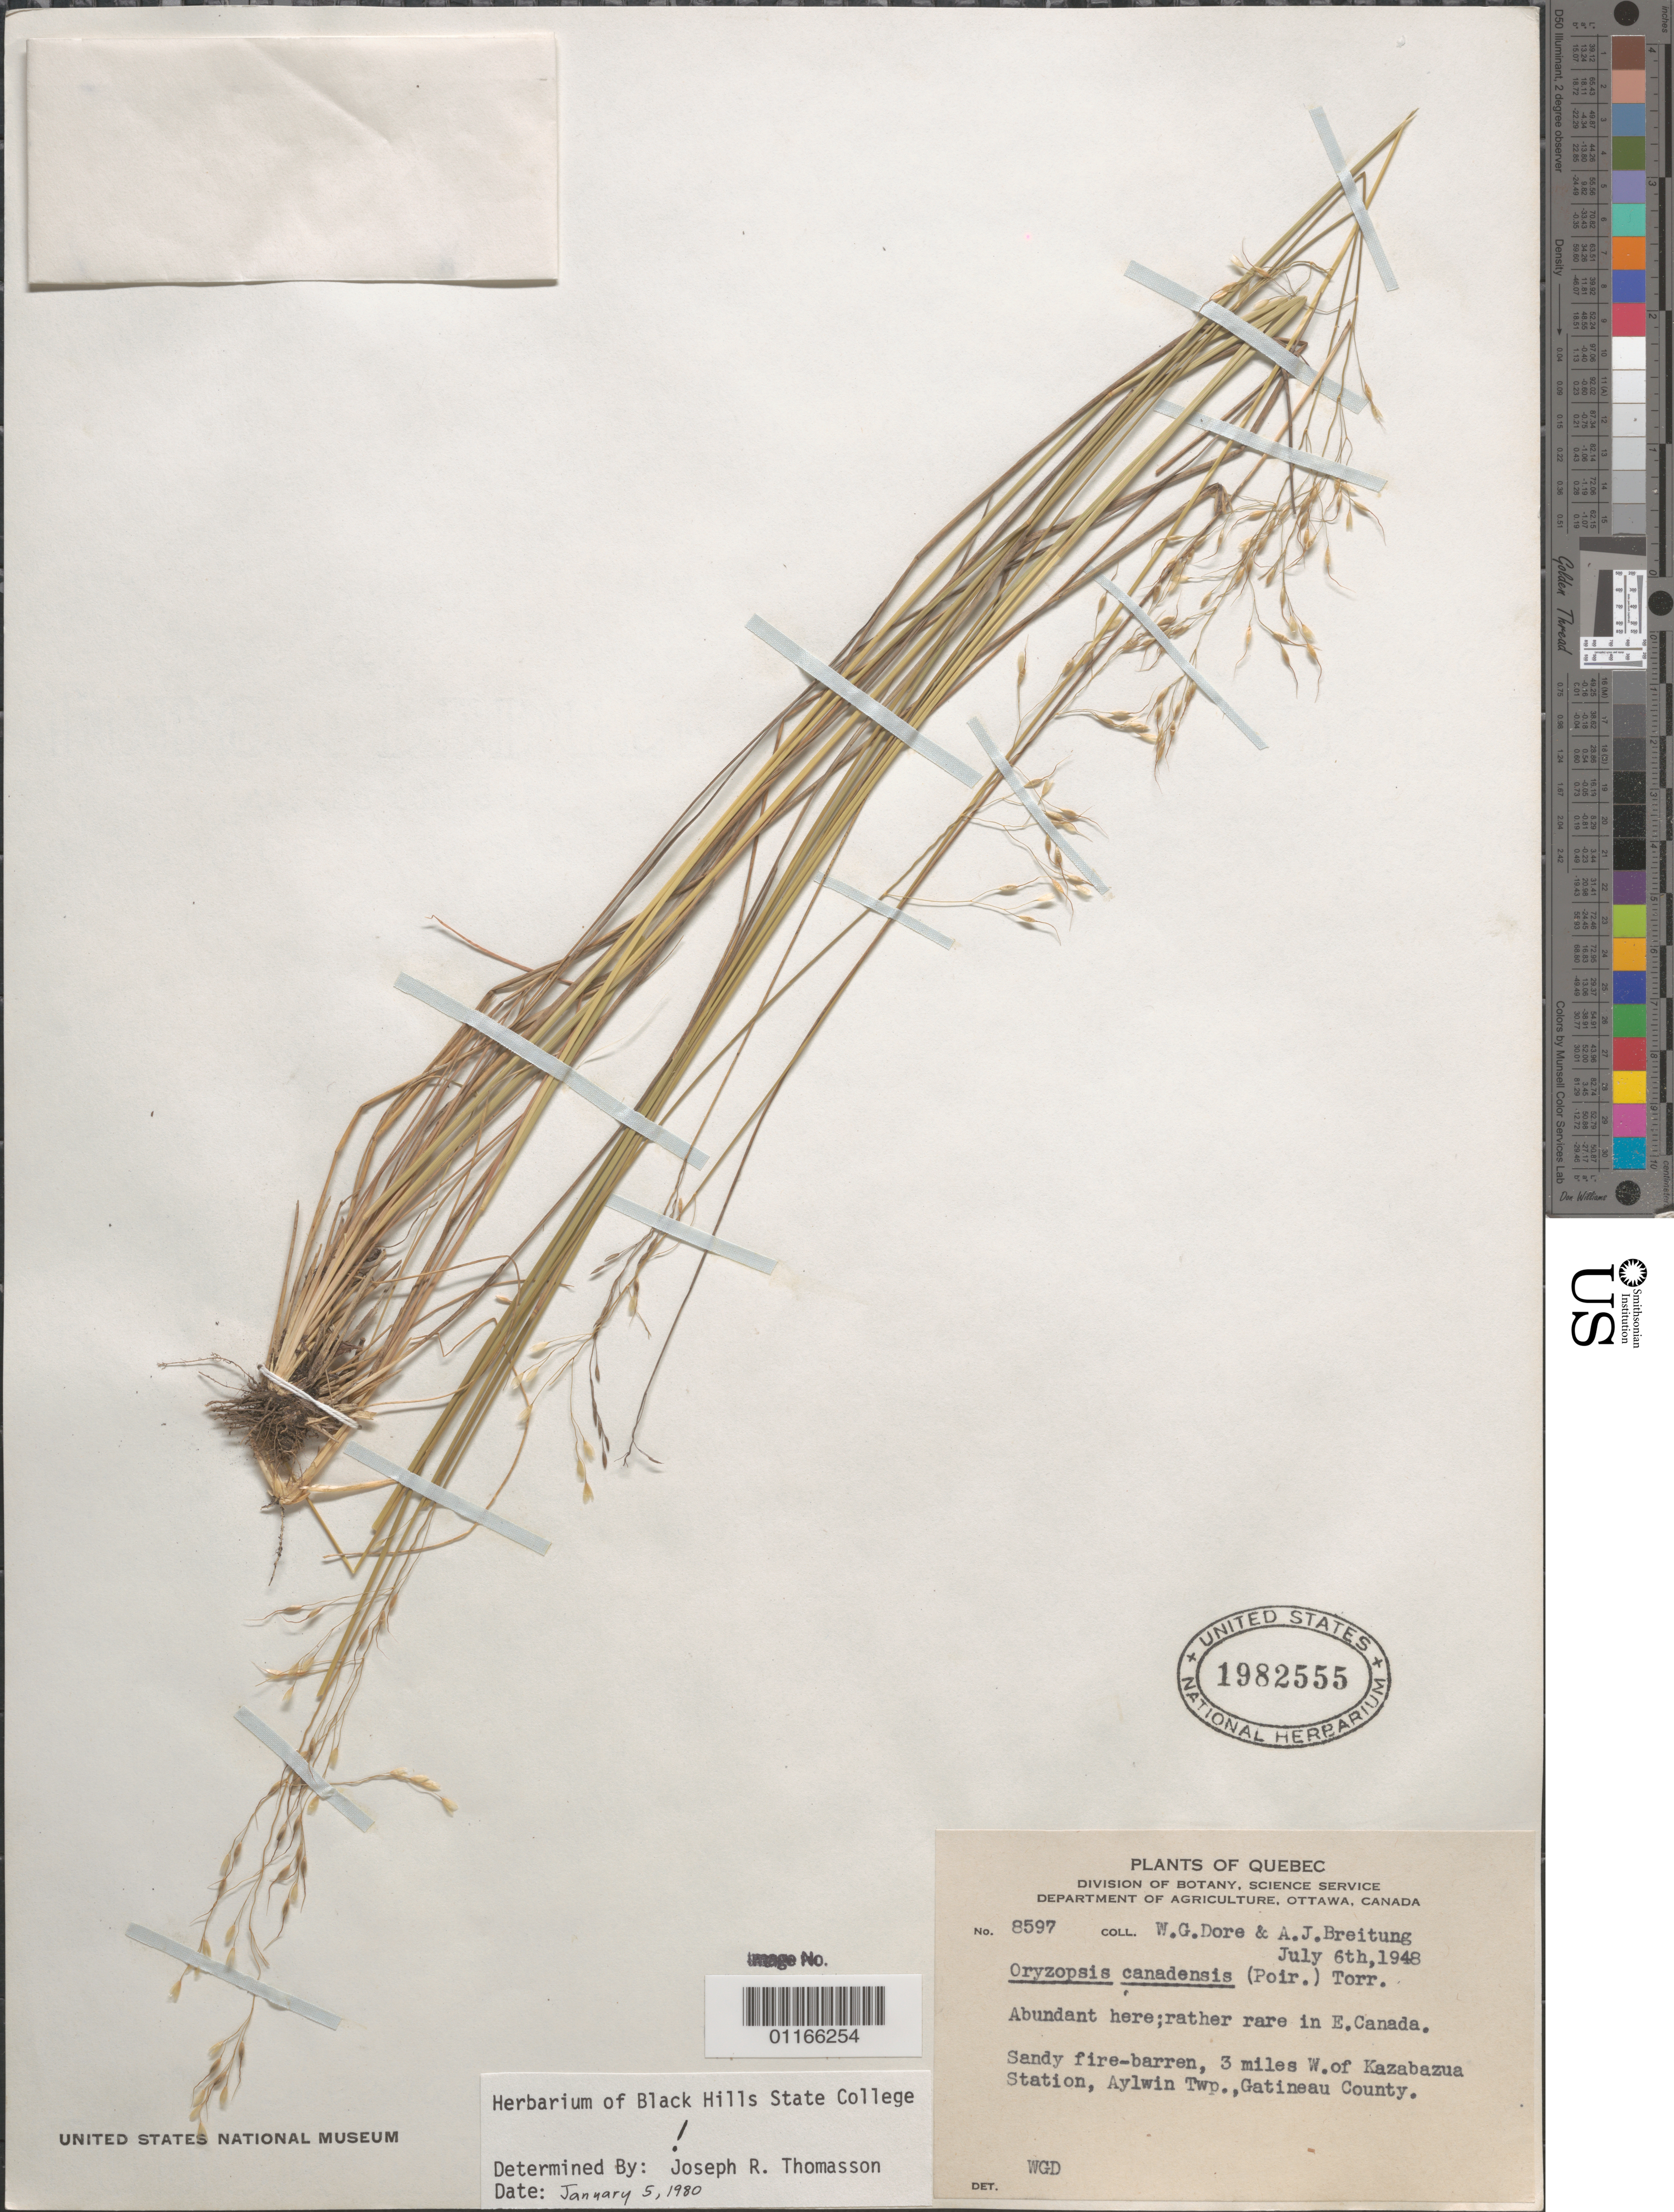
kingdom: Plantae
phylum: Tracheophyta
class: Liliopsida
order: Poales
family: Poaceae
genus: Piptatheropsis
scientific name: Piptatheropsis canadensis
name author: (Poir.) Romasch. et al.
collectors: W. Dore & A. J. Breitung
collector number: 8597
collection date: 1948-07-06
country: Canada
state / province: Quebec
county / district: Gatineau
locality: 3 miles W. of Kazabazua Station, Aylwin Twp.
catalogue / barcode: US 1982555